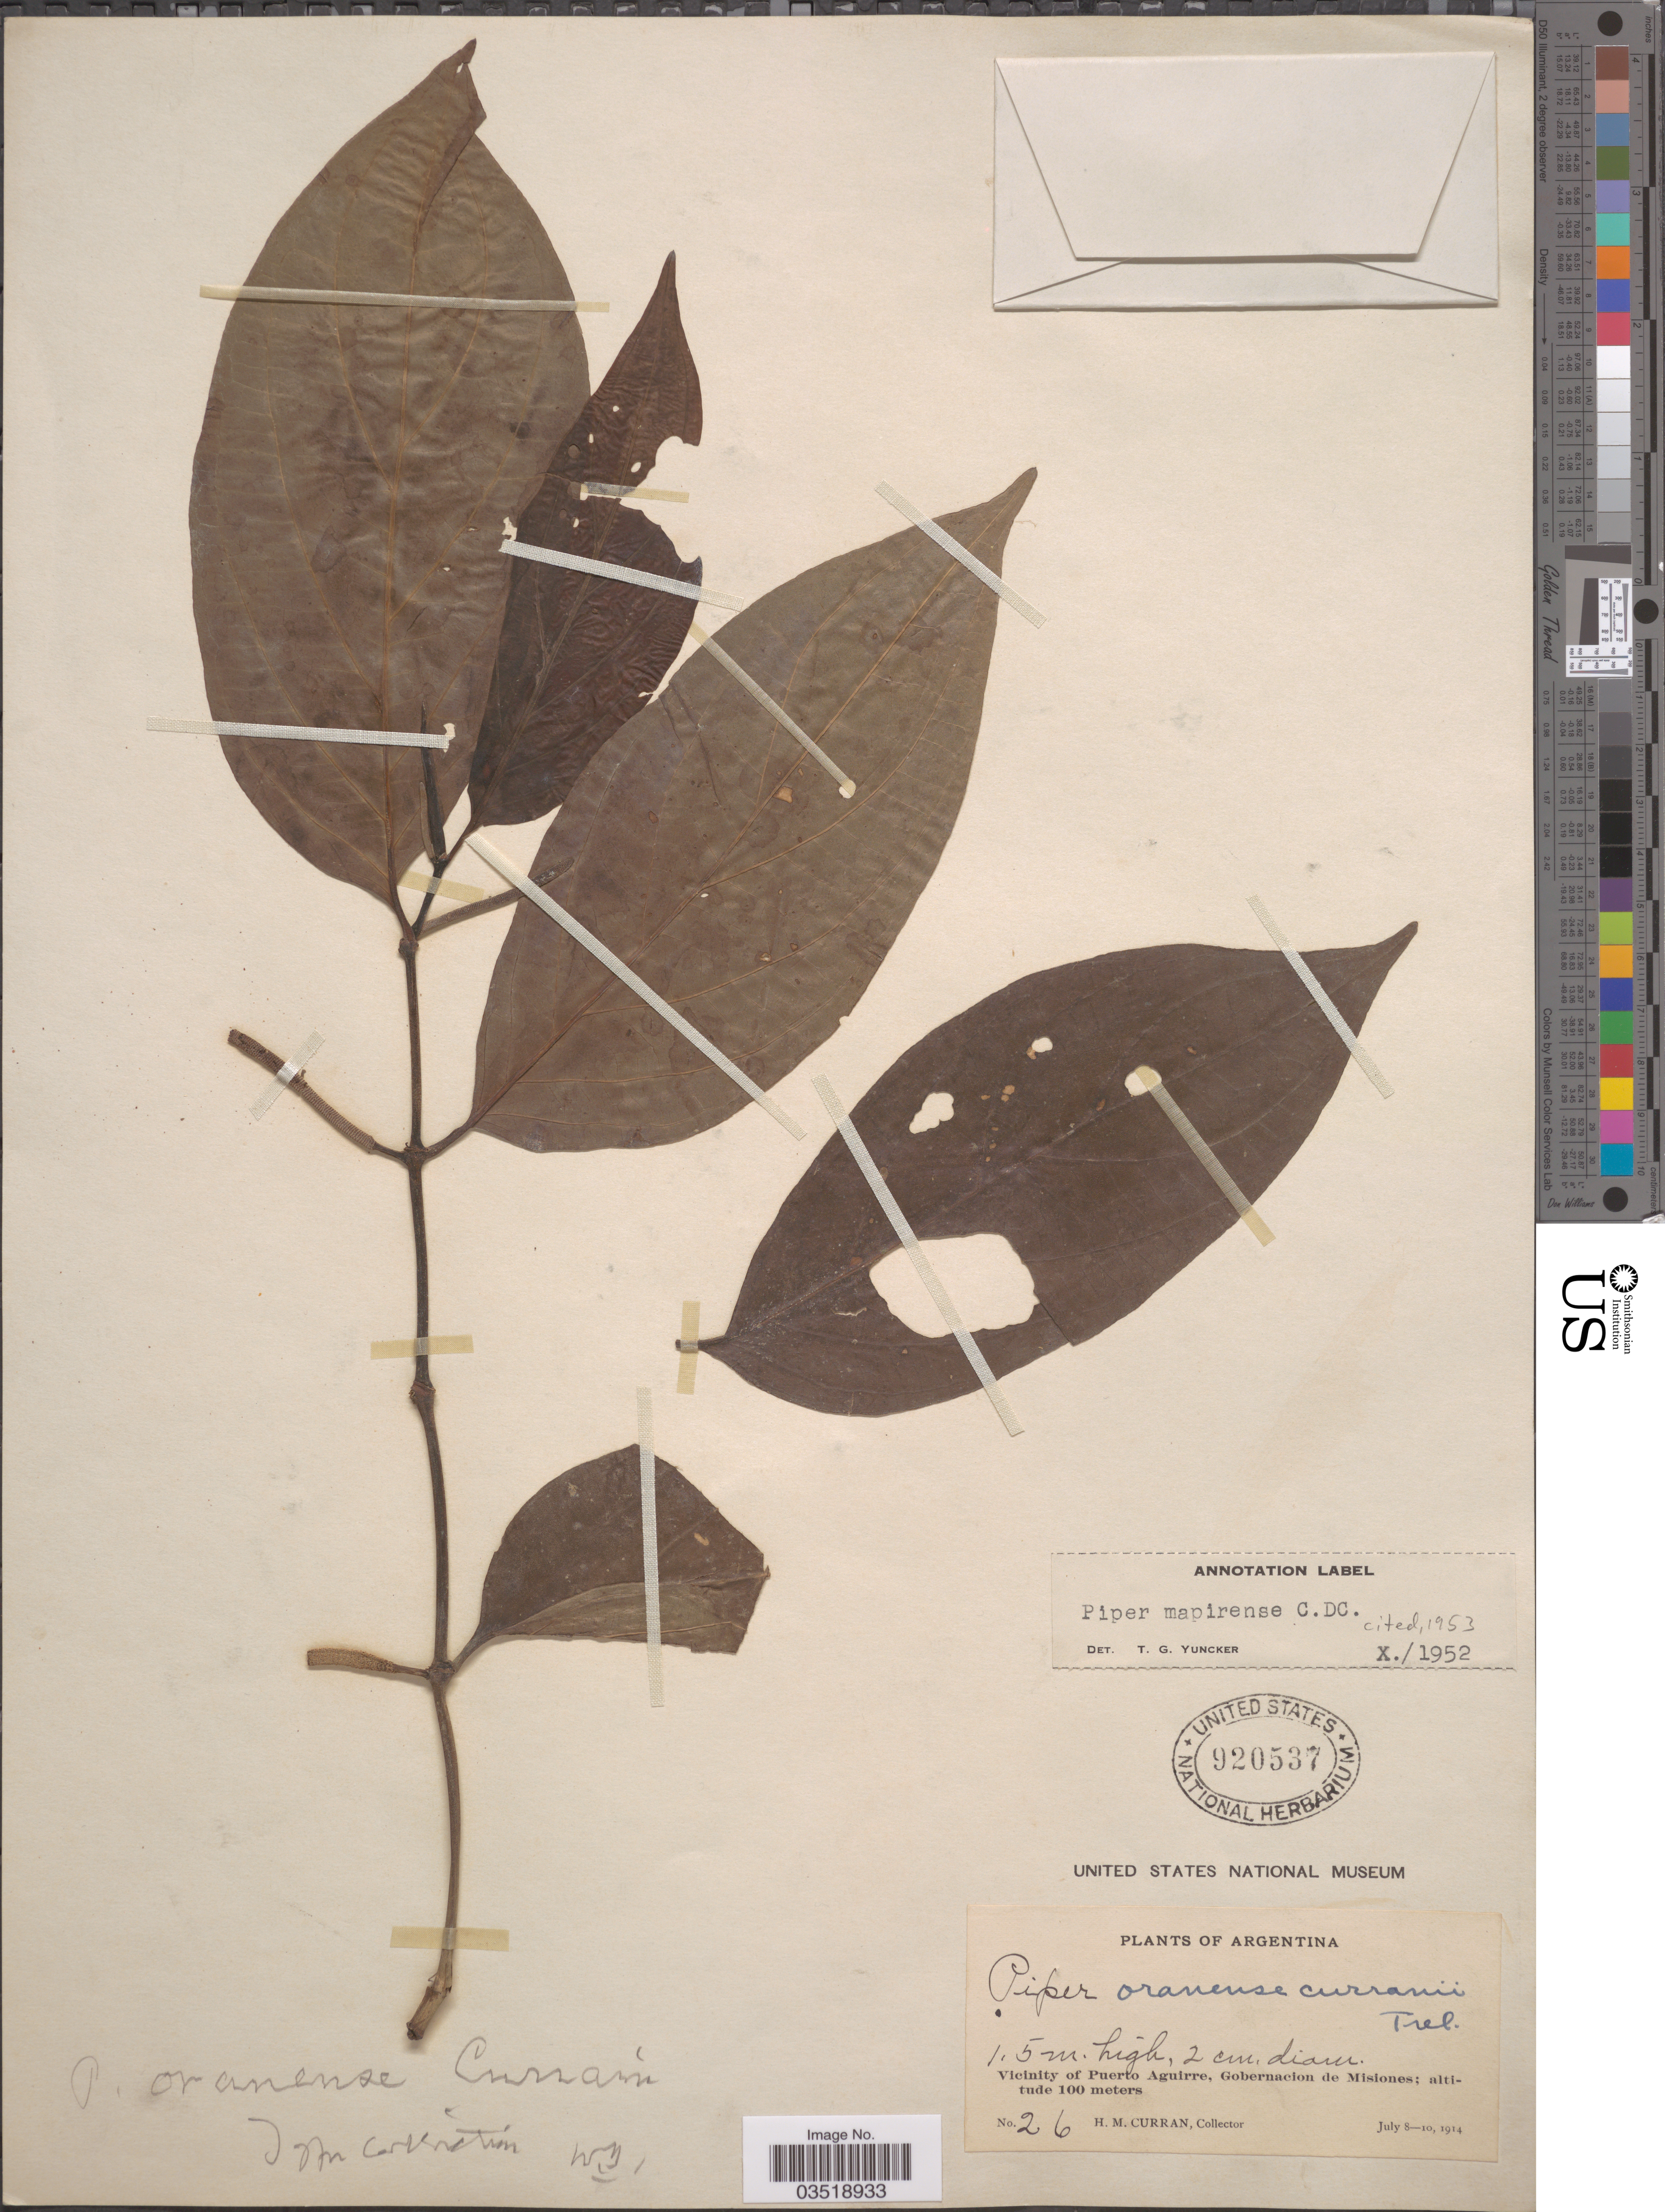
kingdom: Plantae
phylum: Tracheophyta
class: Magnoliopsida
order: Piperales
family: Piperaceae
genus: Piper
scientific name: Piper mapirense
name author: C. DC.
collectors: H. M. Curran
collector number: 26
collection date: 1914-07-08/1914-07-10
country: Argentina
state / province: Misiones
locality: Vicinity of Puerto Aguirre, Gobernacion de Misiones.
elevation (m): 100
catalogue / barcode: US 920537